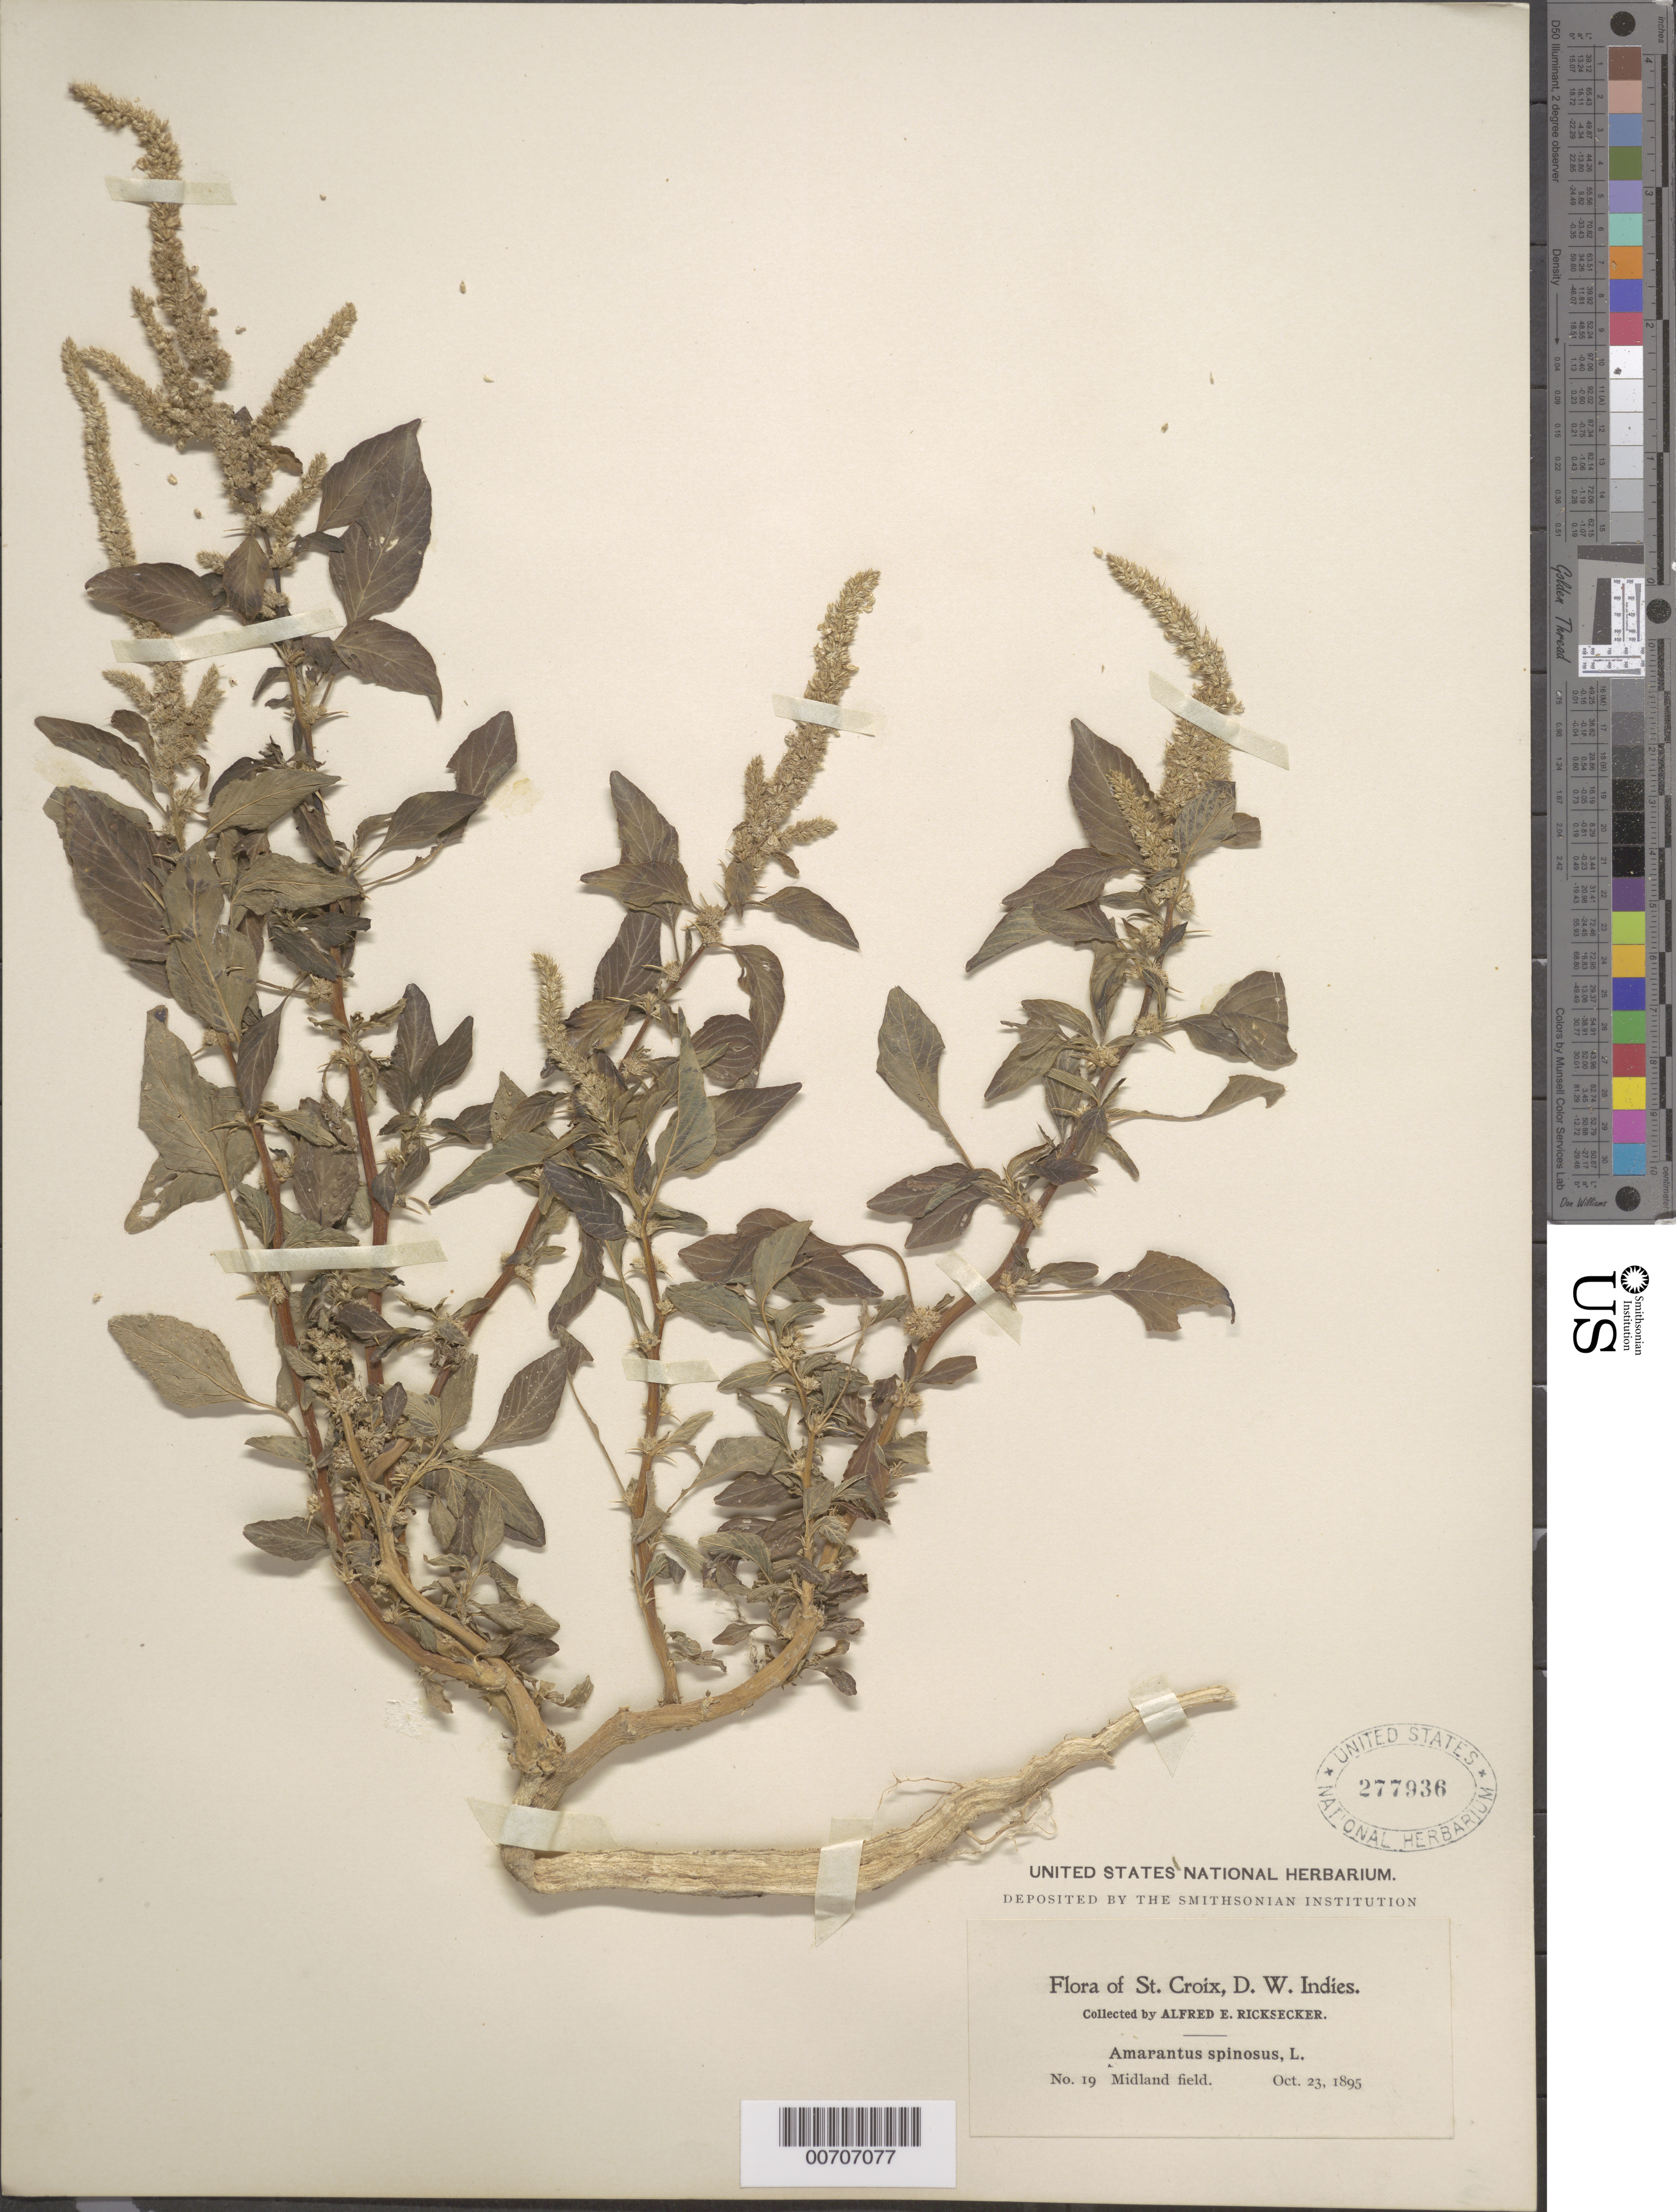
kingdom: Plantae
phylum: Tracheophyta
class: Magnoliopsida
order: Caryophyllales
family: Amaranthaceae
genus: Amaranthus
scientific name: Amaranthus spinosus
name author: L.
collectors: A. E. Ricksecker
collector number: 19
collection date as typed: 23 Oct 1895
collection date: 1895-10-23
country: U.S. Virgin Islands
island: St. Croix Island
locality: Midland field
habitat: Field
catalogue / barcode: US 277936